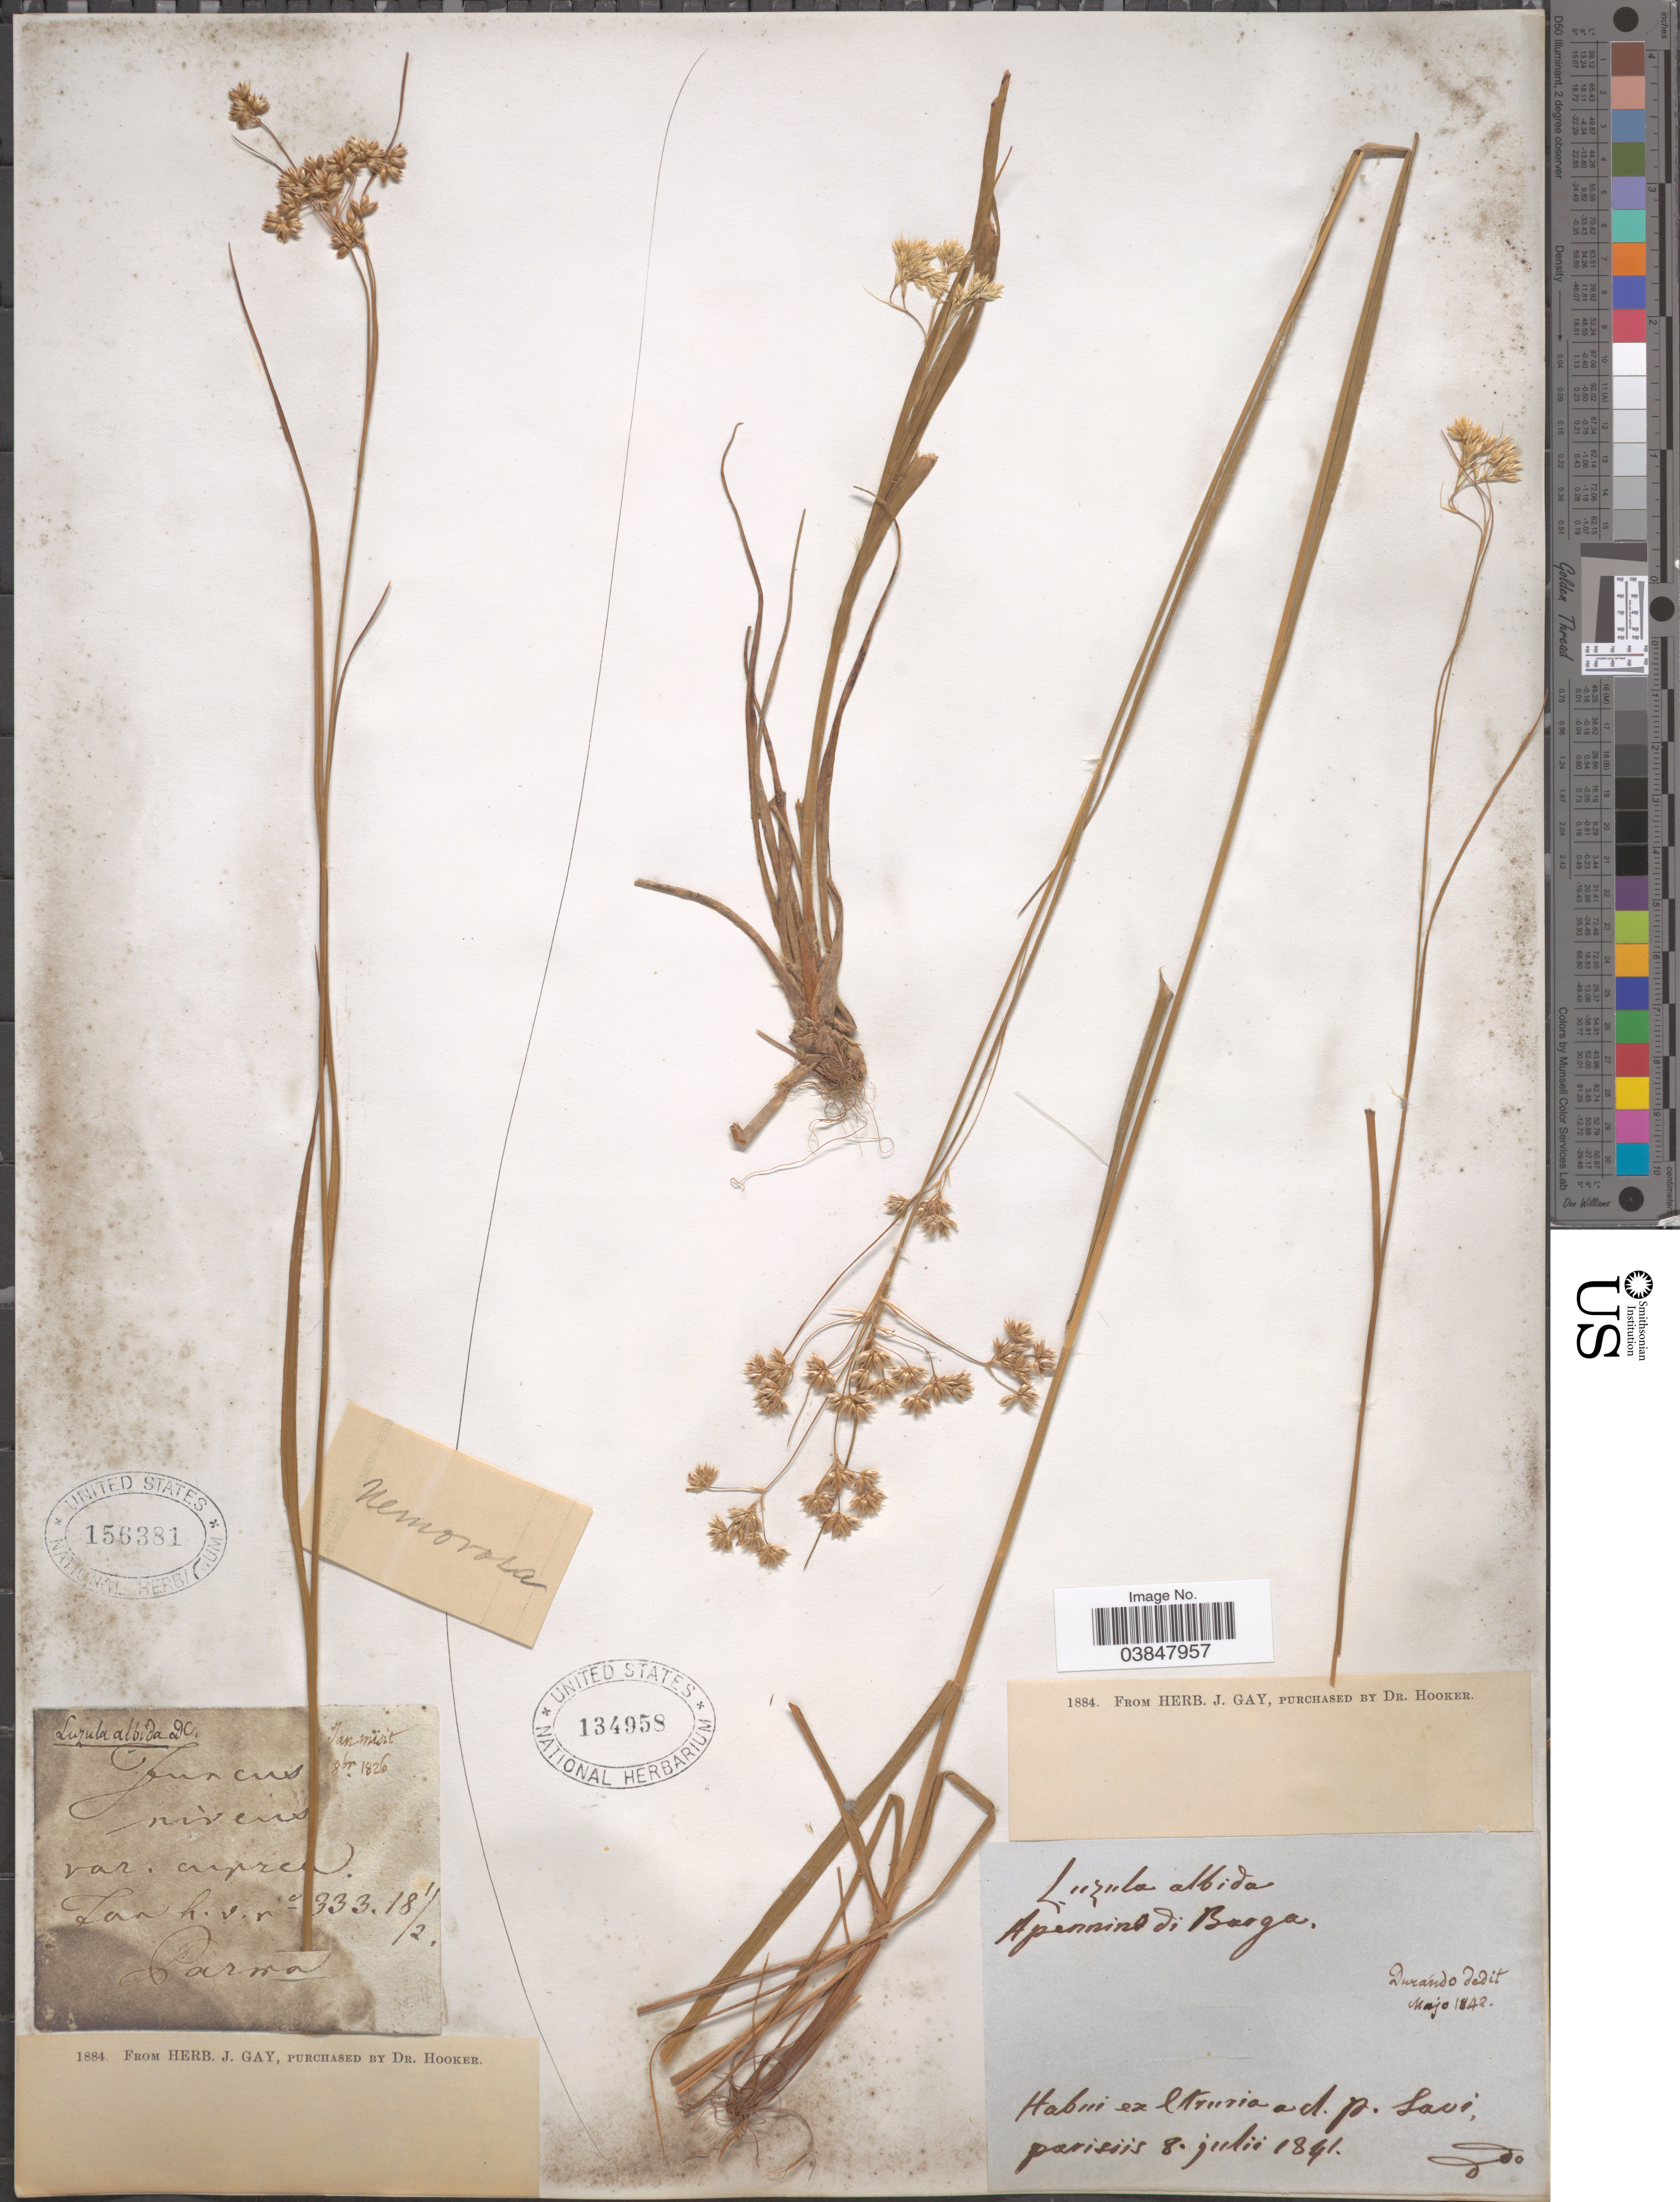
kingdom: Plantae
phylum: Tracheophyta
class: Liliopsida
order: Poales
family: Juncaceae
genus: Luzula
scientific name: Luzula luzuloides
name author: (Lam.) Dandy & Wilmott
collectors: Durando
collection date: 1841-07-08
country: Italy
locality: Habni ex ltruria ad. p. Savi.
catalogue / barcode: US 134958